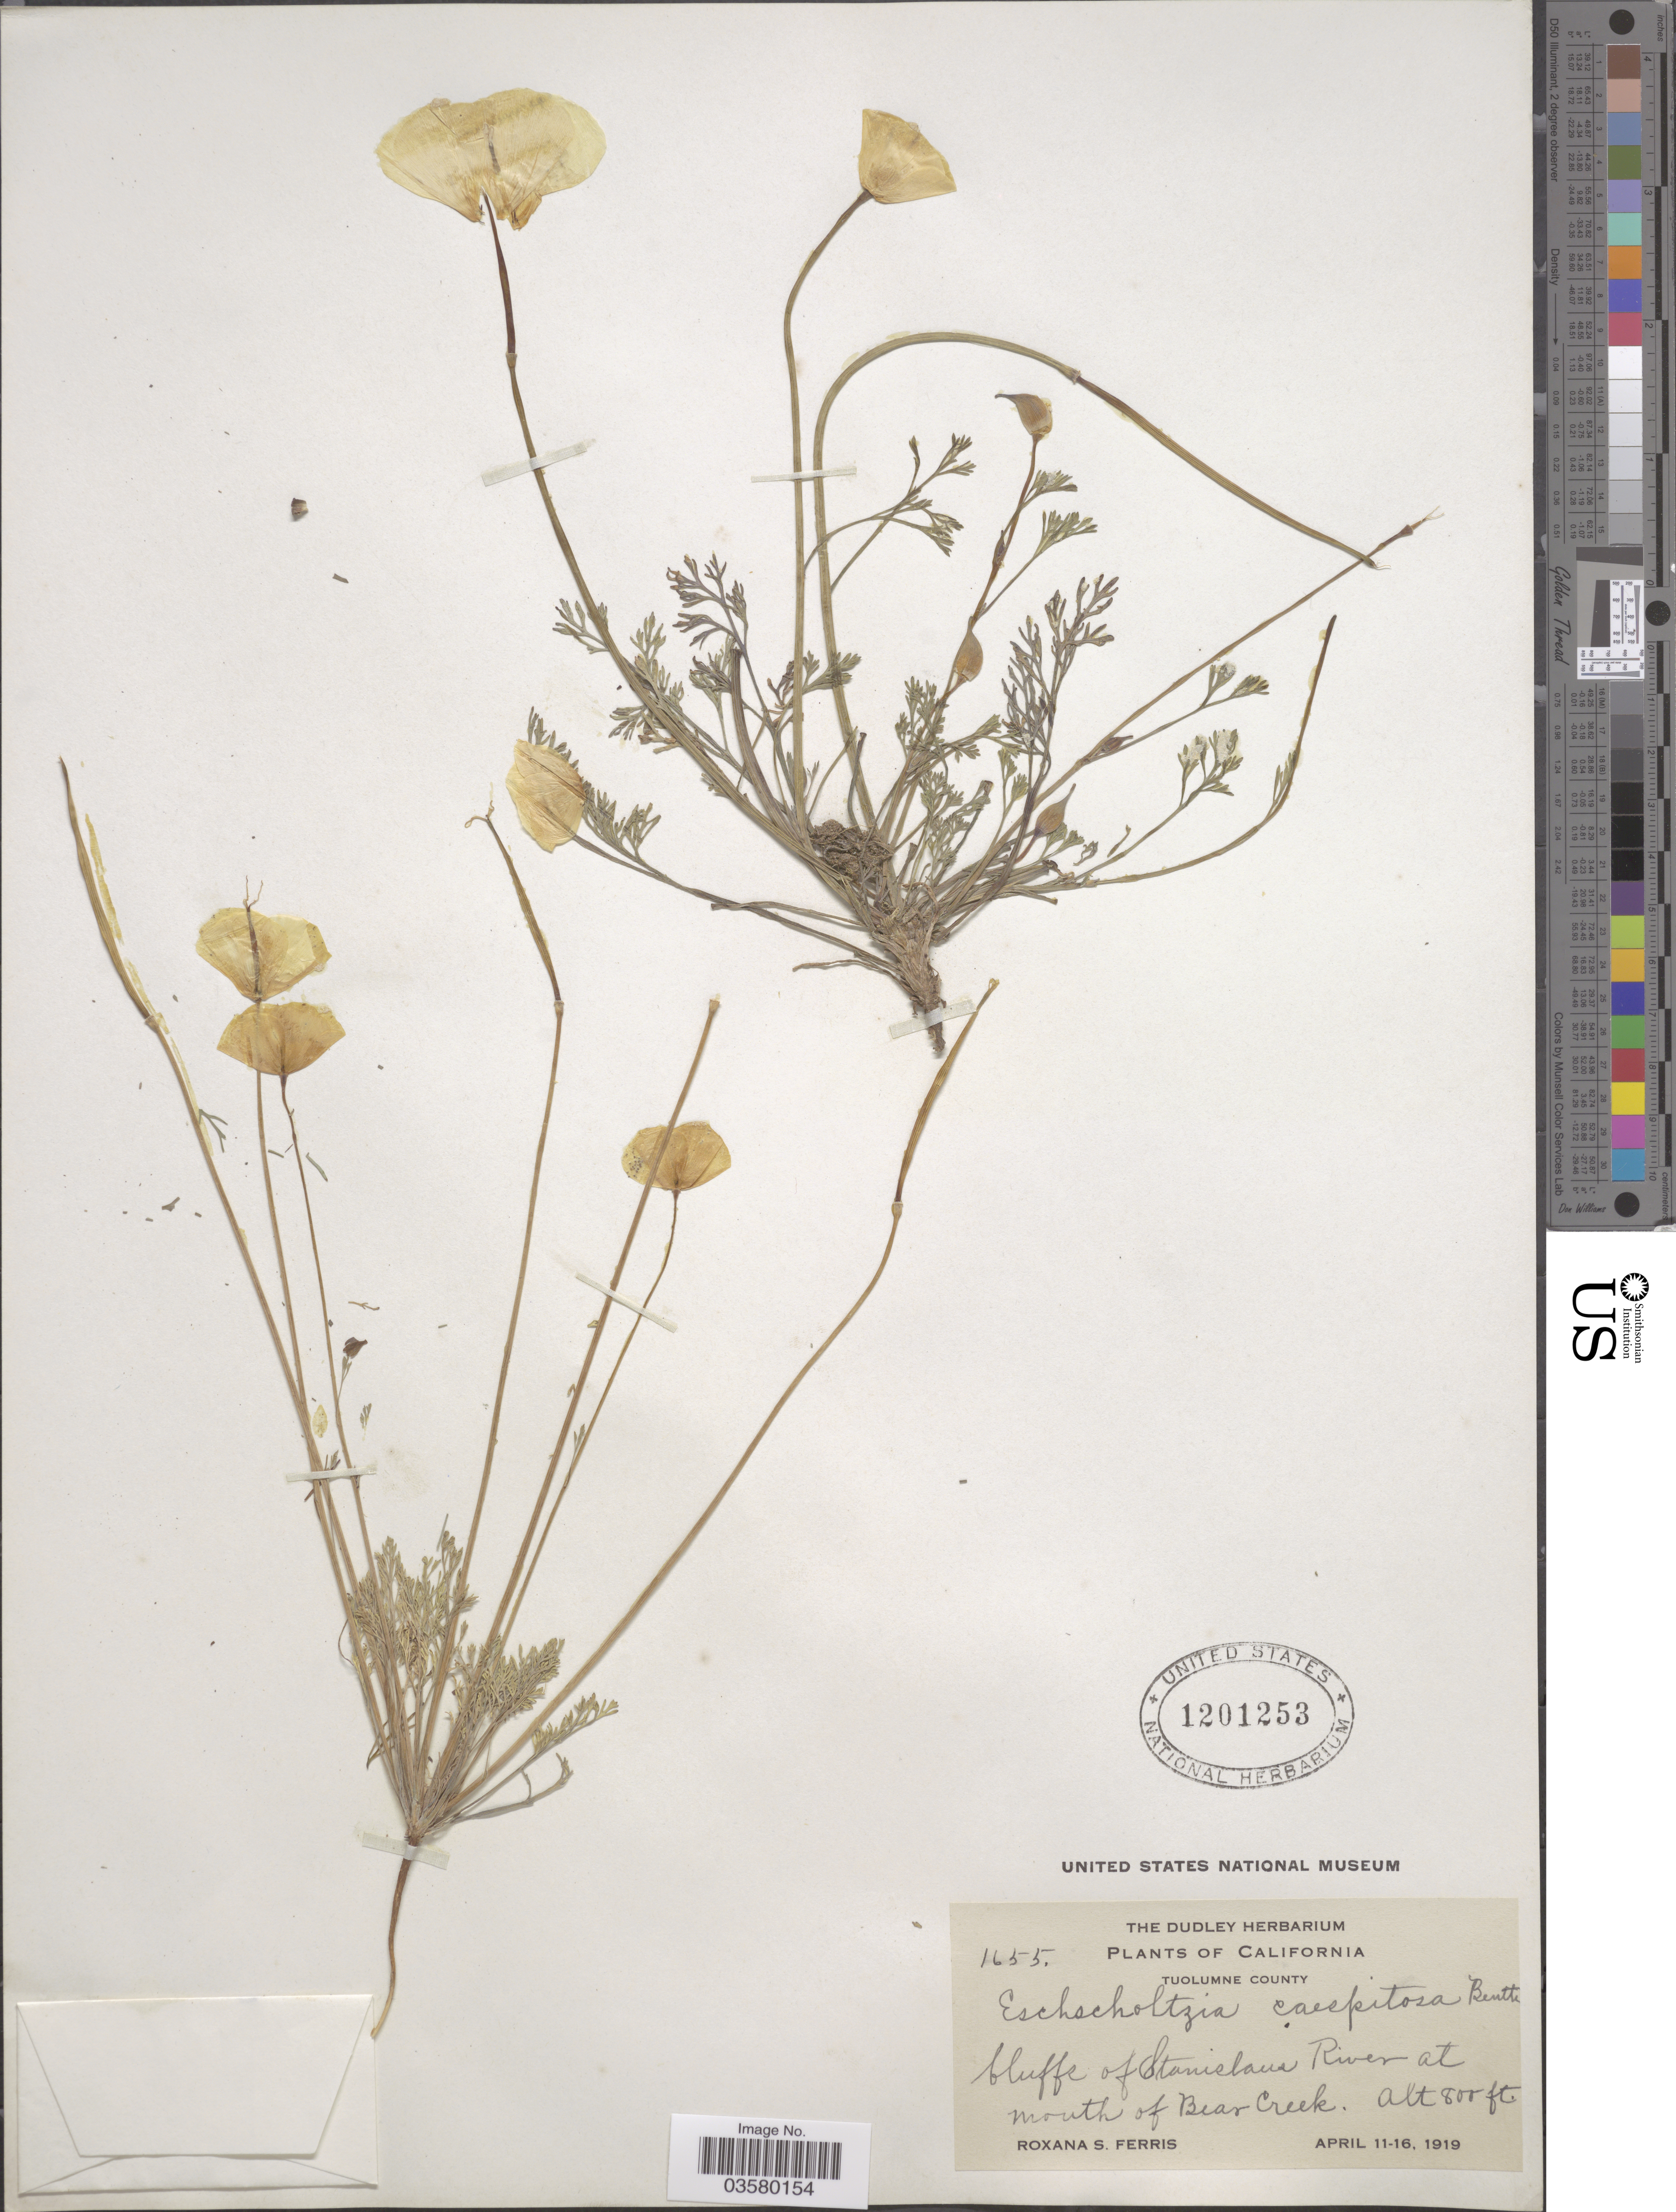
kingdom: Plantae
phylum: Tracheophyta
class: Magnoliopsida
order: Ranunculales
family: Papaveraceae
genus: Eschscholzia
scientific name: Eschscholzia caespitosa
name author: Benth.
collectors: R. S. Ferris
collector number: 1655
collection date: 1919-04-11/1919-04-16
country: United States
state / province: California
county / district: Tuolumne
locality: Tuolumne County. Bluffs of Stanislaus River at mouth of Bear Creek.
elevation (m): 244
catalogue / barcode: US 1201253